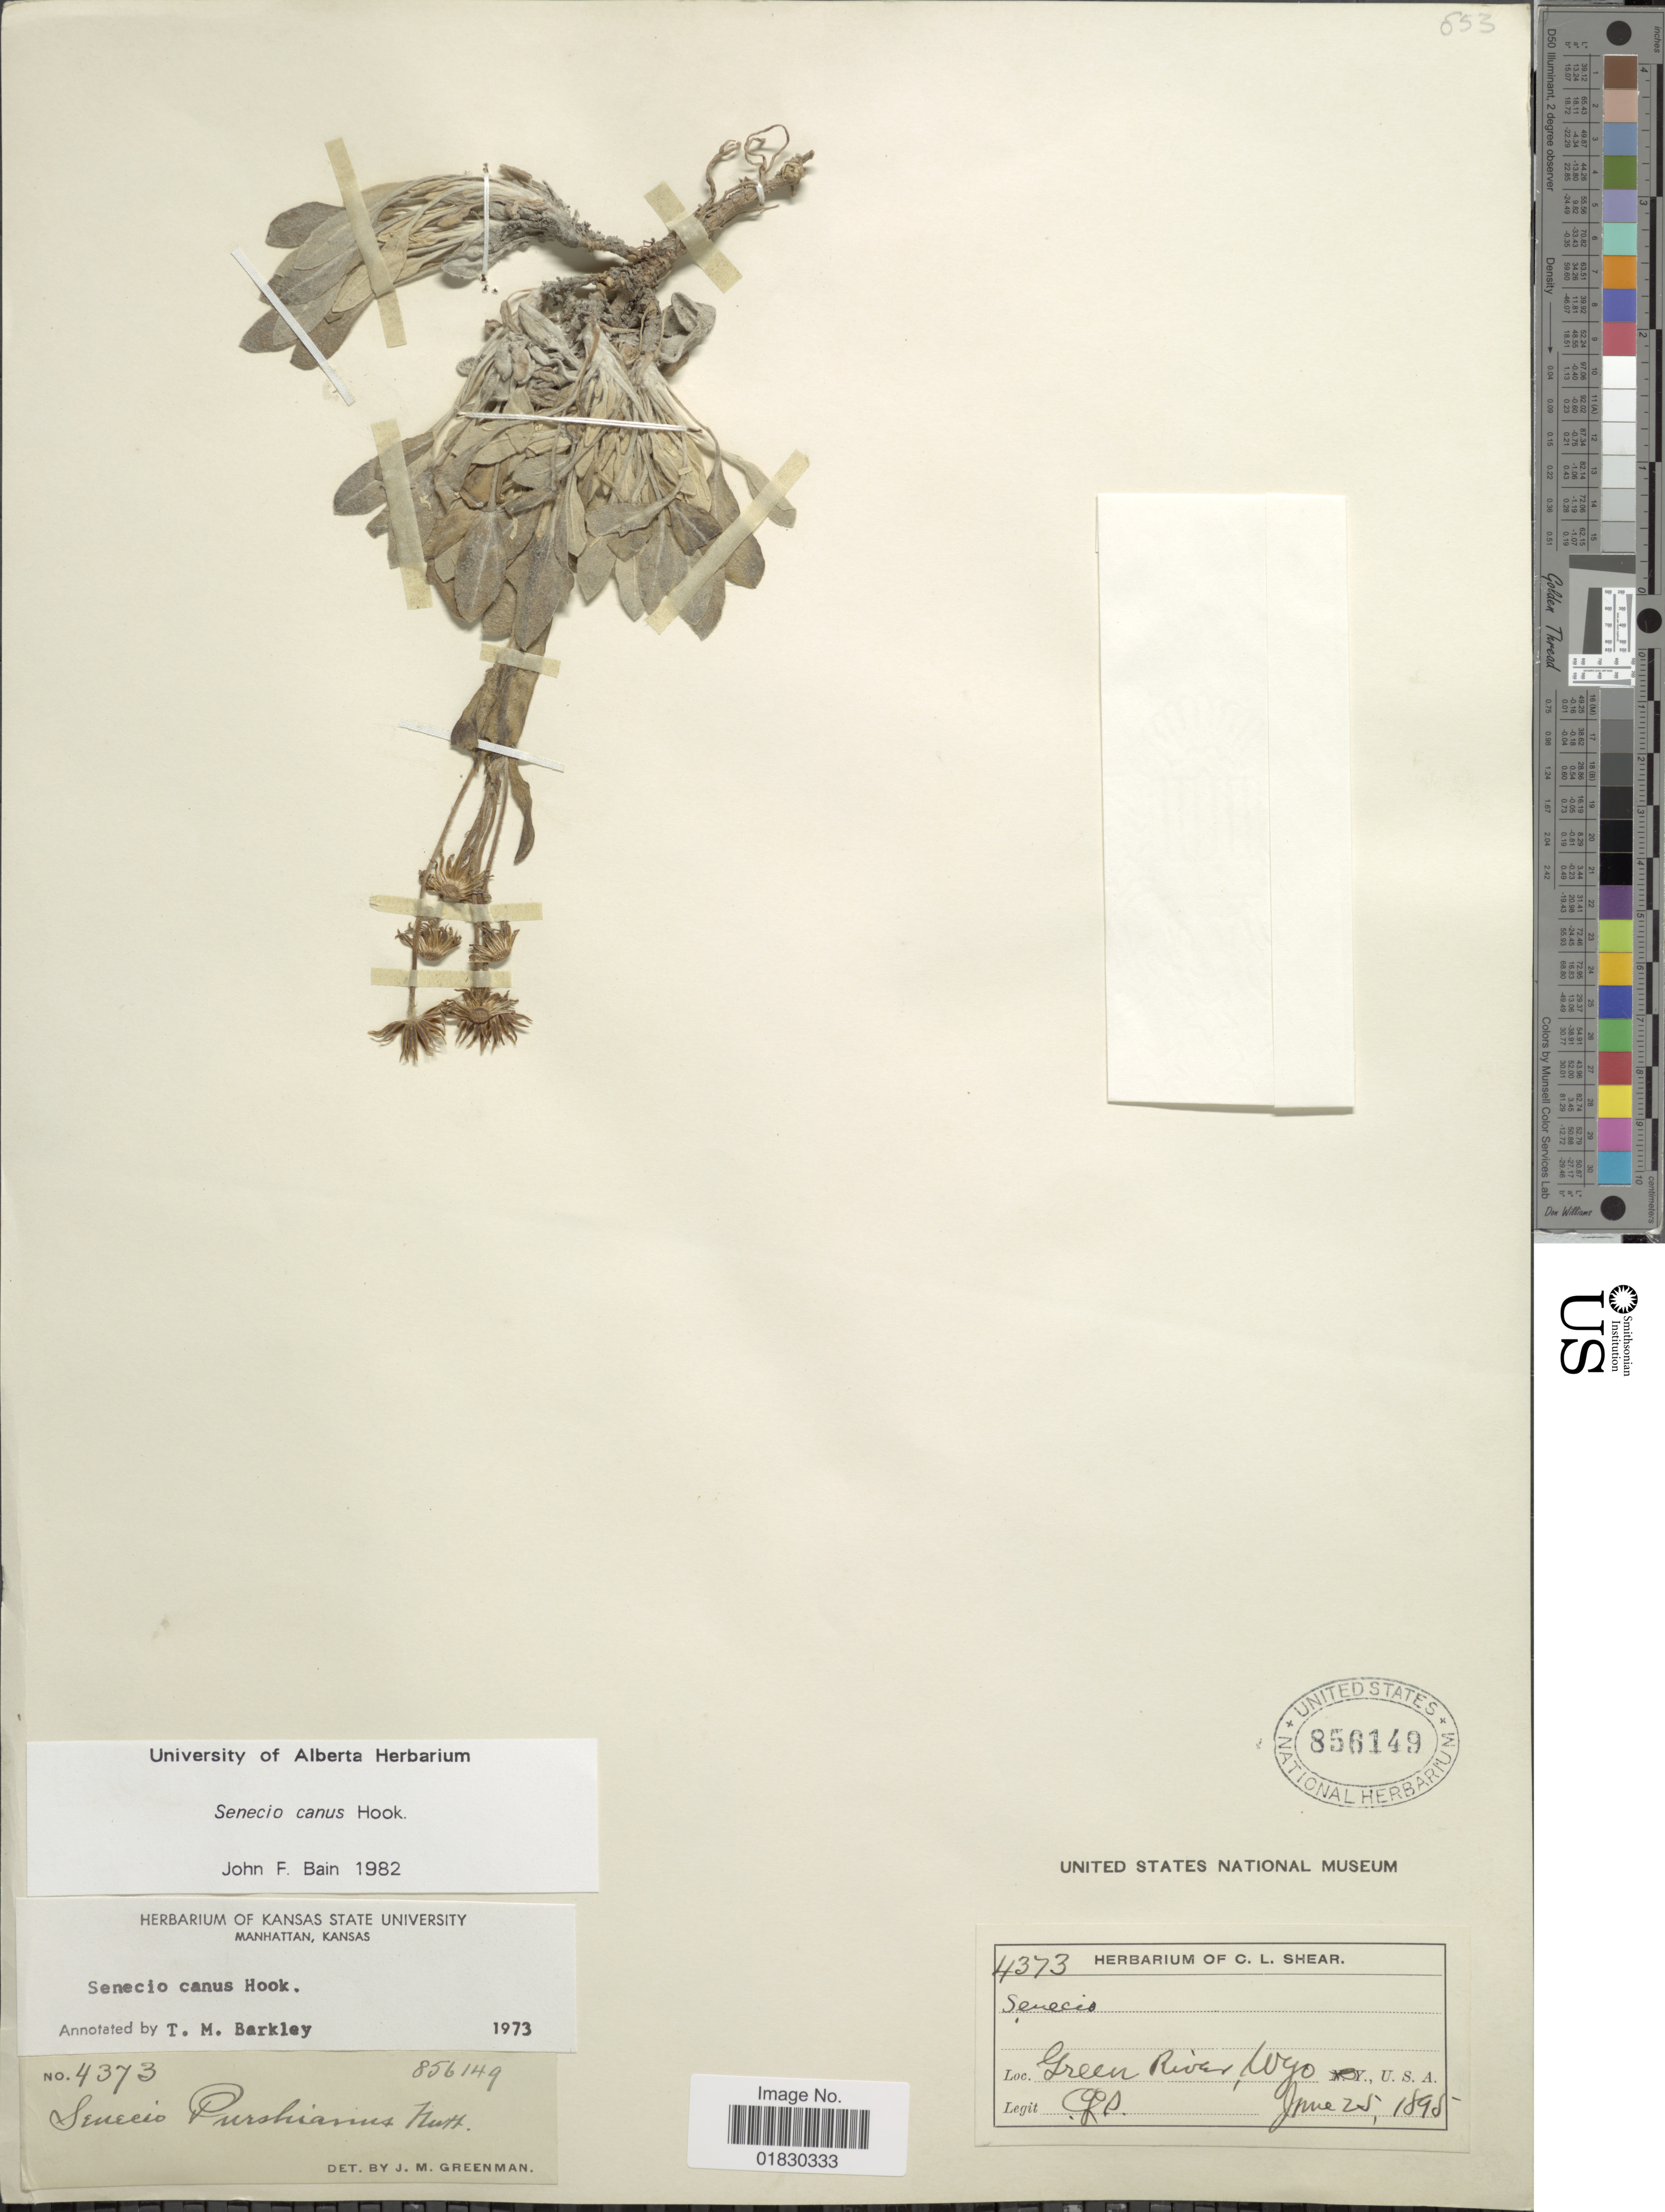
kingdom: Plantae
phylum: Tracheophyta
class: Magnoliopsida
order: Asterales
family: Asteraceae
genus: Packera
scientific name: Packera cana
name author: (Hook.) W.A. Weber & Á. Löve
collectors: C. L. Shear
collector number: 4373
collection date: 1895-06-25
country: United States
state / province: Wyoming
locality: Green River, Wyo.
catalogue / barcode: US 856149